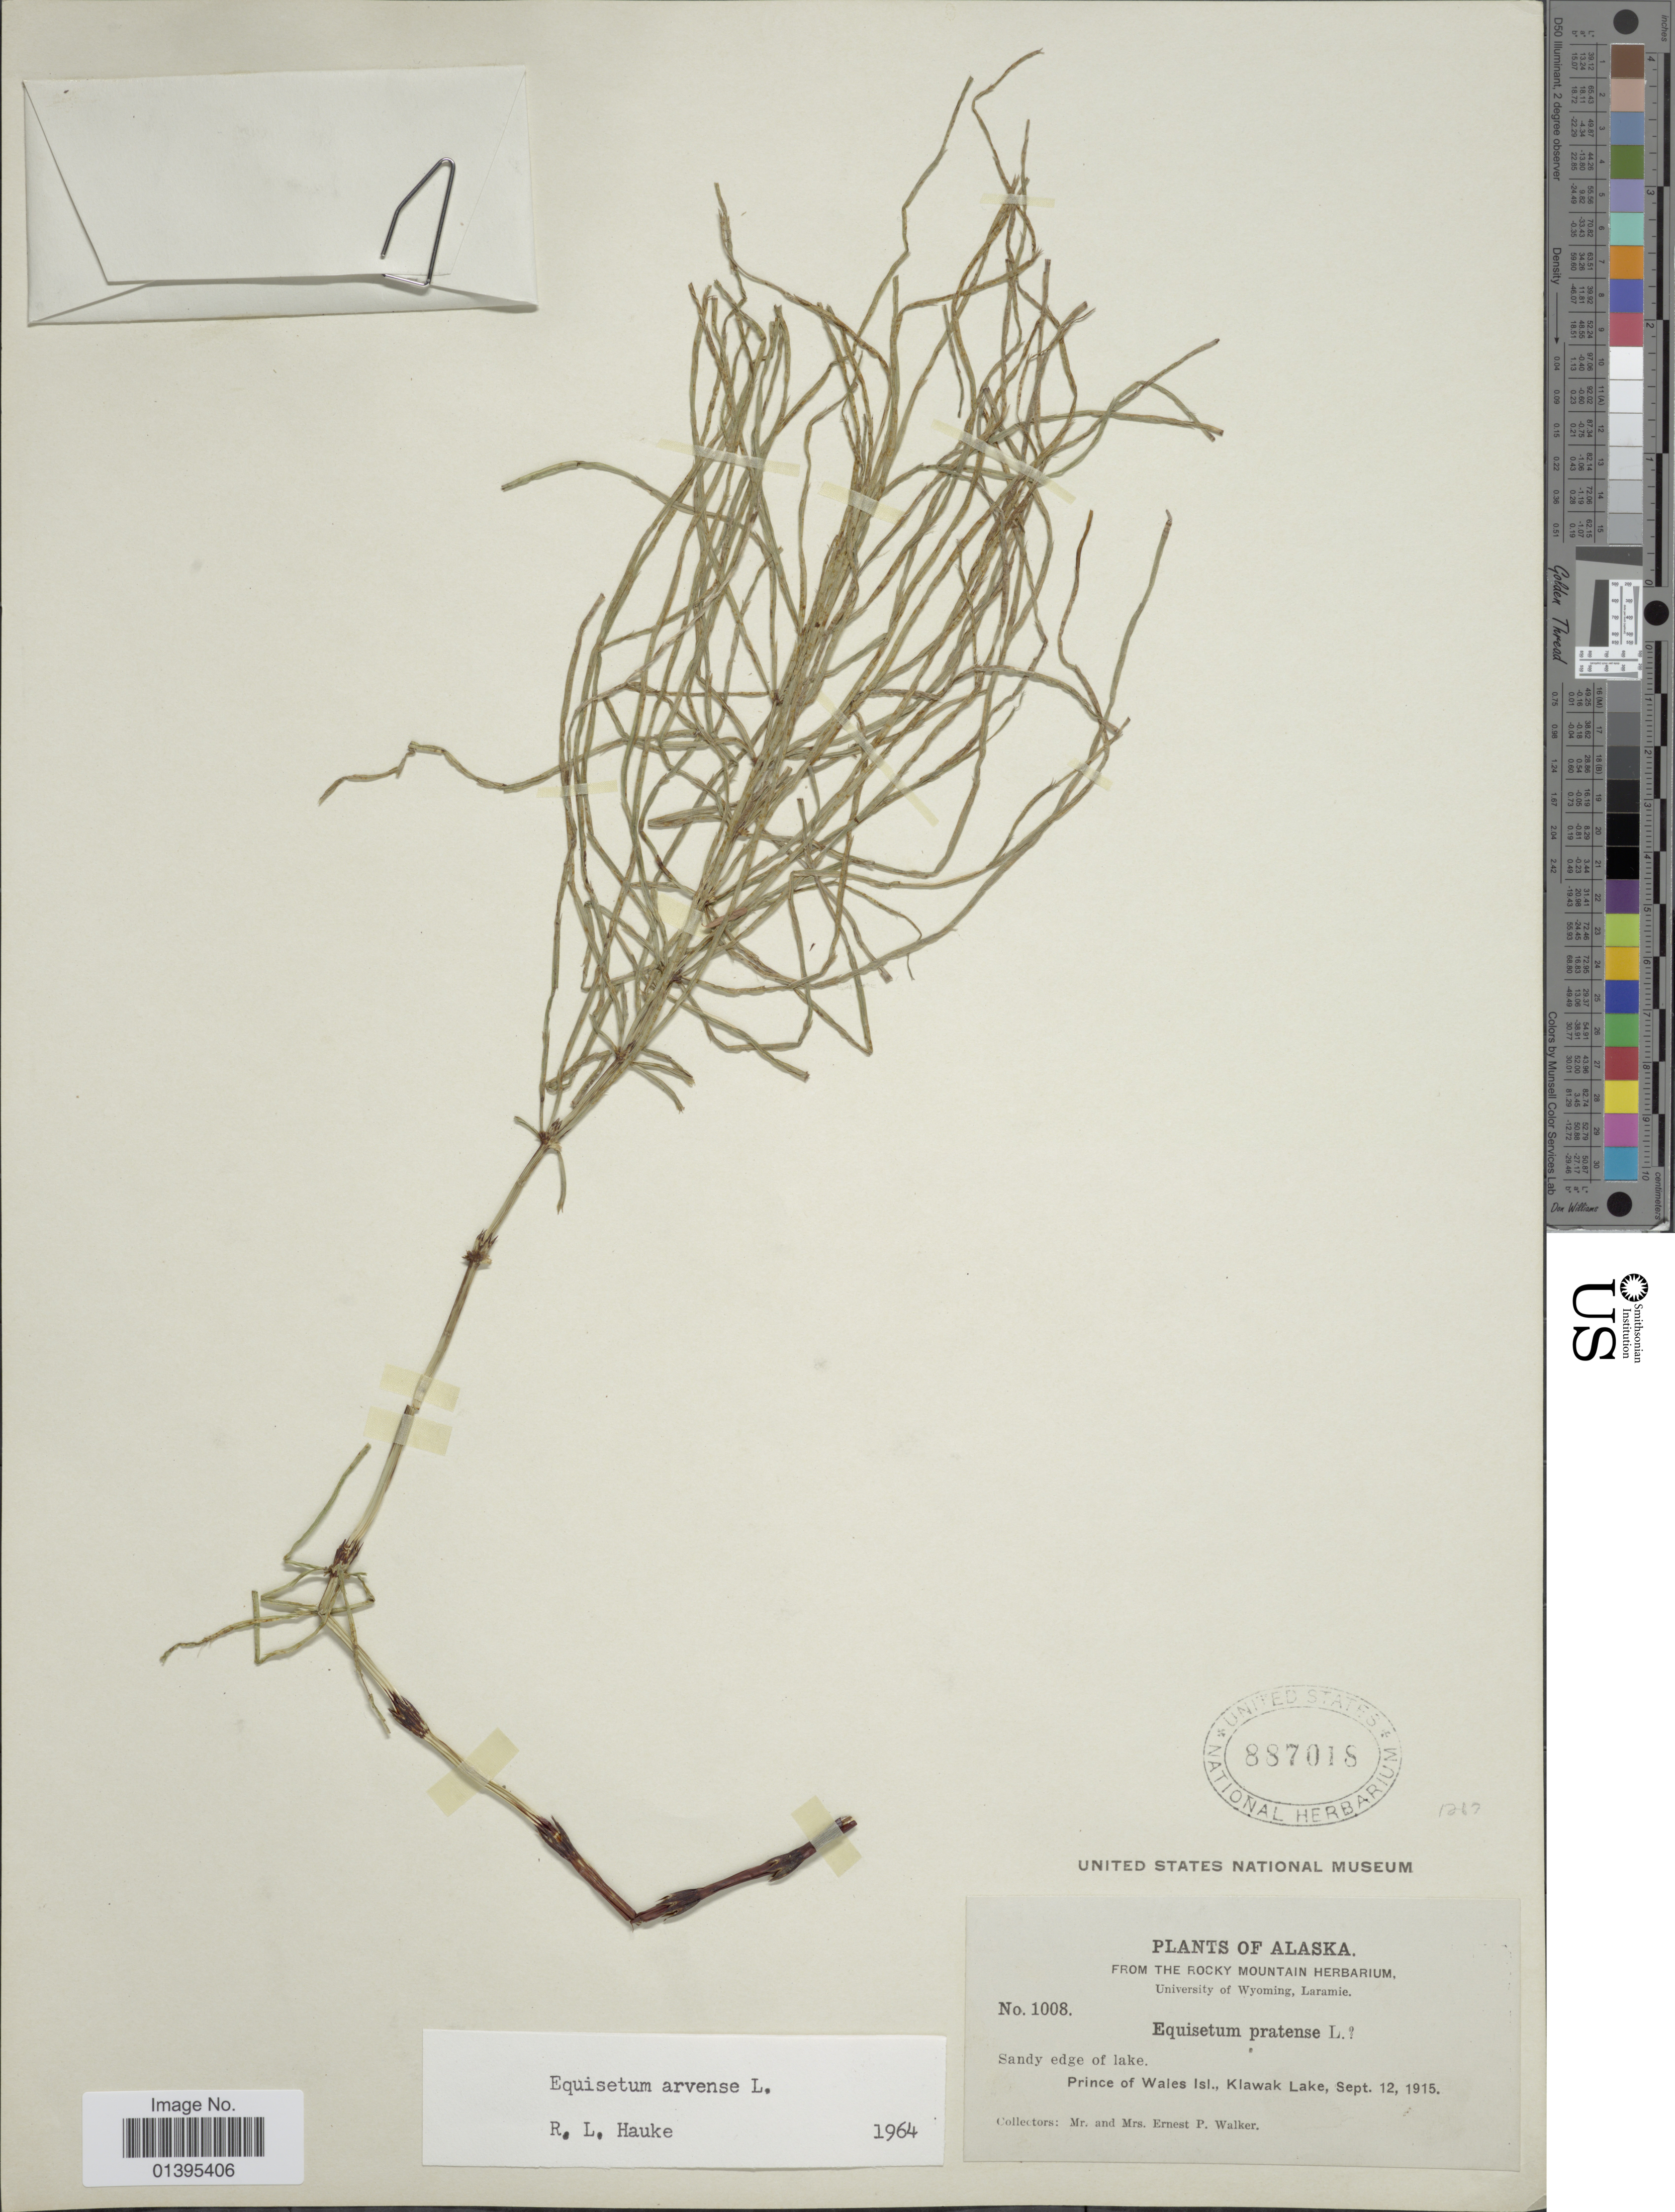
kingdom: Plantae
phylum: Tracheophyta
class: Polypodiopsida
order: Equisetales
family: Equisetaceae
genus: Equisetum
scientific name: Equisetum arvense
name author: L.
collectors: E. P. Walker & E. Walker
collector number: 1008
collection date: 1915-09-12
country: United States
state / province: Alaska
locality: Prince of Wales Isl., Klawak Lake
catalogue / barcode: US 887018